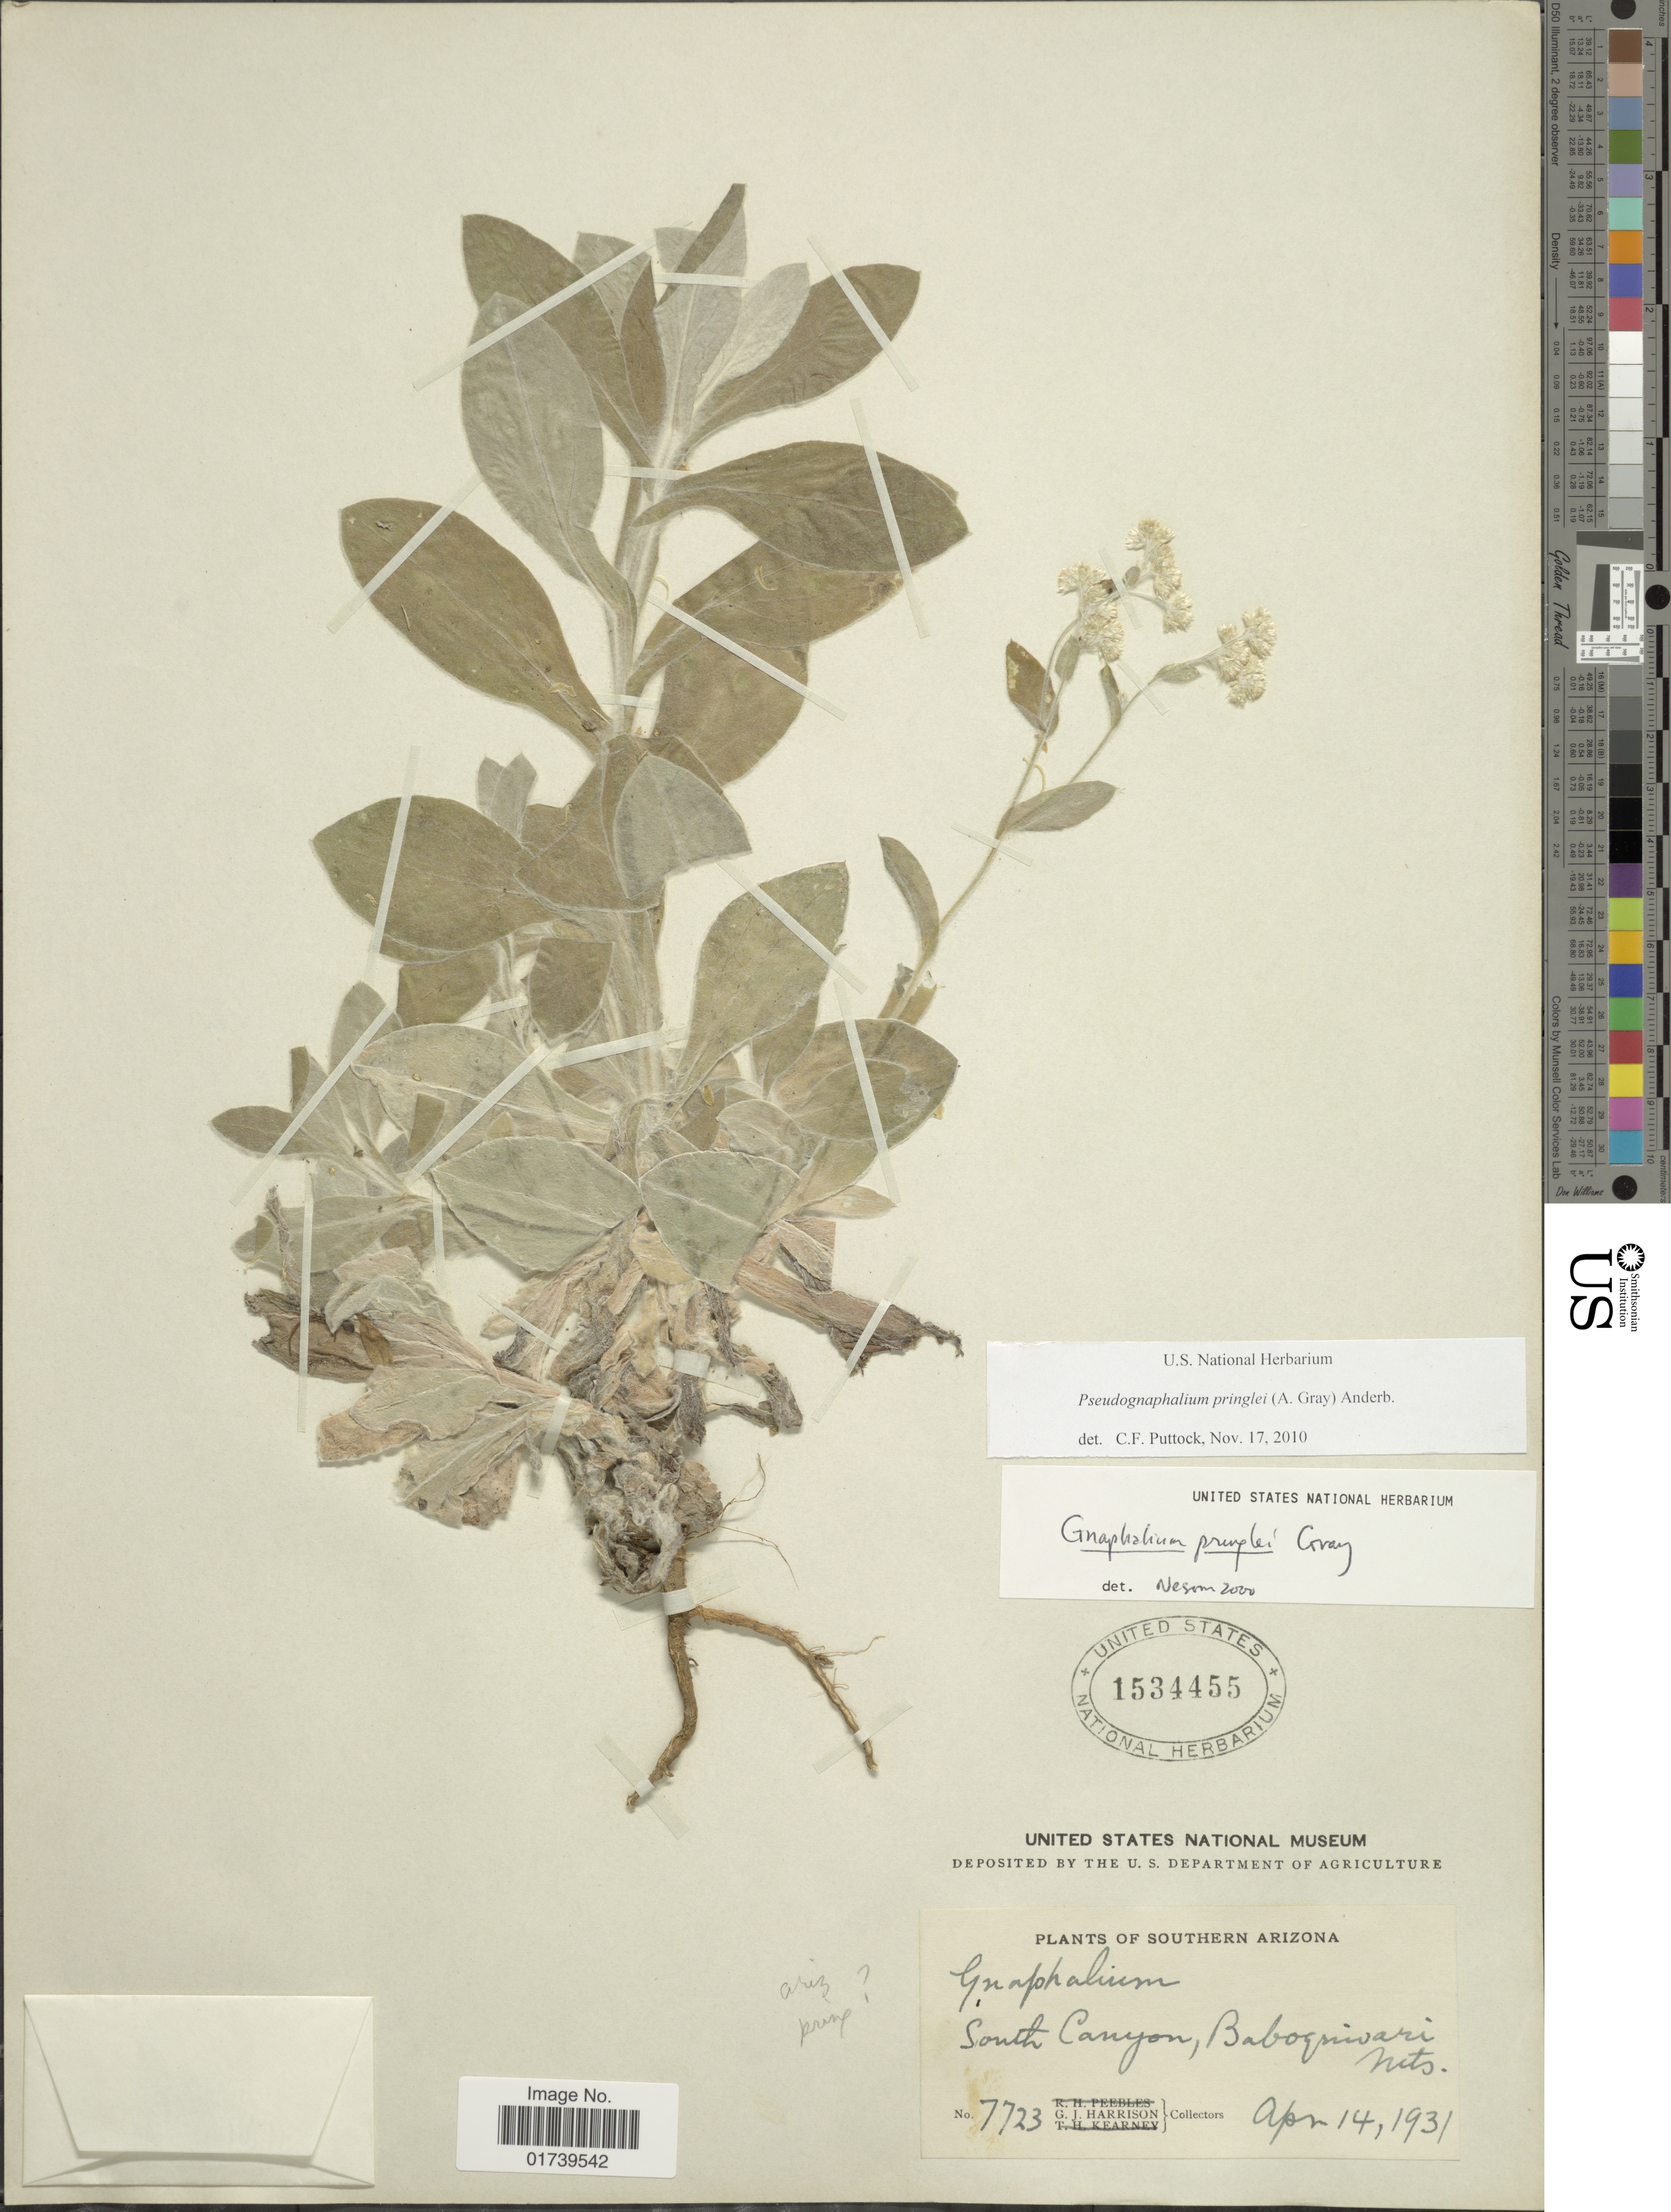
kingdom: Plantae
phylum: Tracheophyta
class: Magnoliopsida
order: Asterales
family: Asteraceae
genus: Pseudognaphalium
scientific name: Pseudognaphalium pringlei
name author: (A. Gray) Anderb.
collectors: G. J. Harrison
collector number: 7723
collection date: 1931-04-14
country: United States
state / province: Arizona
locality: Southern Arizona, South Canyon, Baboquivari mts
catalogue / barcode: US 1534455